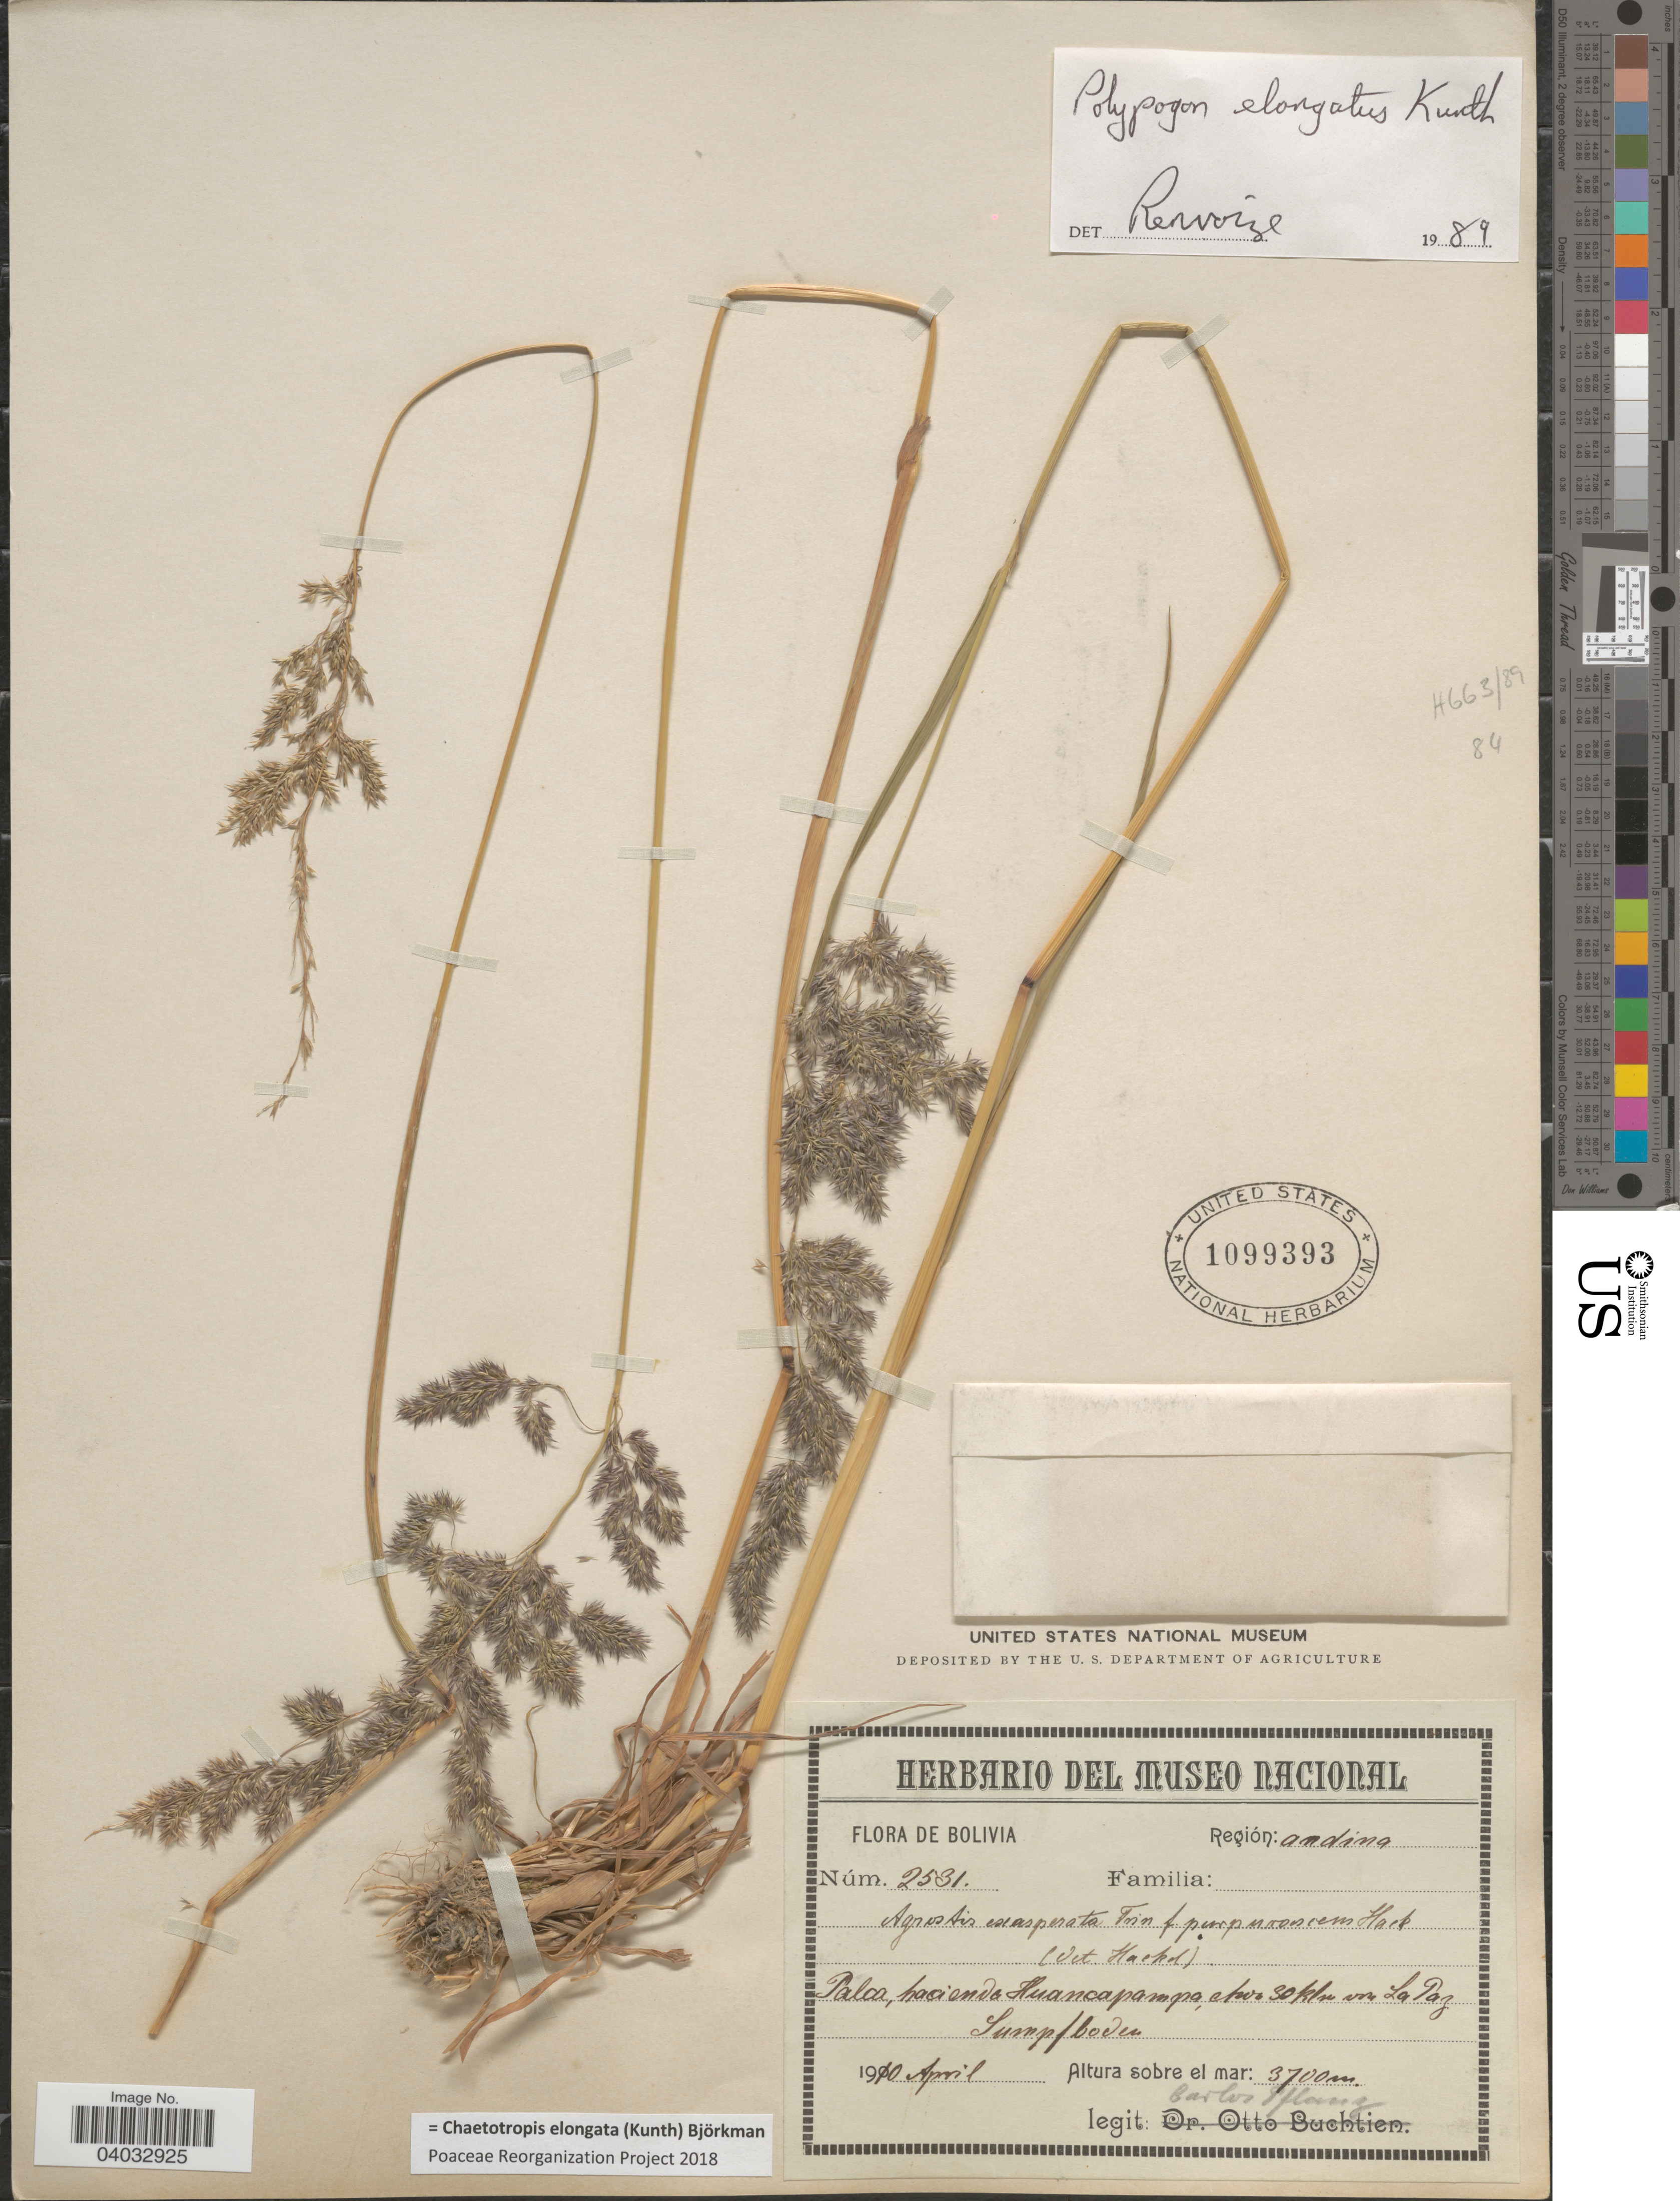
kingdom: Plantae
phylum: Tracheophyta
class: Liliopsida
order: Poales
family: Poaceae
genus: Chaetotropis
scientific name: Chaetotropis elongata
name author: (Kunth) Björkman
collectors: C. Pflanz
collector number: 2531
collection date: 1910-04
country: Bolivia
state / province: La Paz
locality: Región: andina. Palca, hacienda Huancapampa, ete 30 klm on La Paz.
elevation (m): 3700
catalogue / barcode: US 1099393